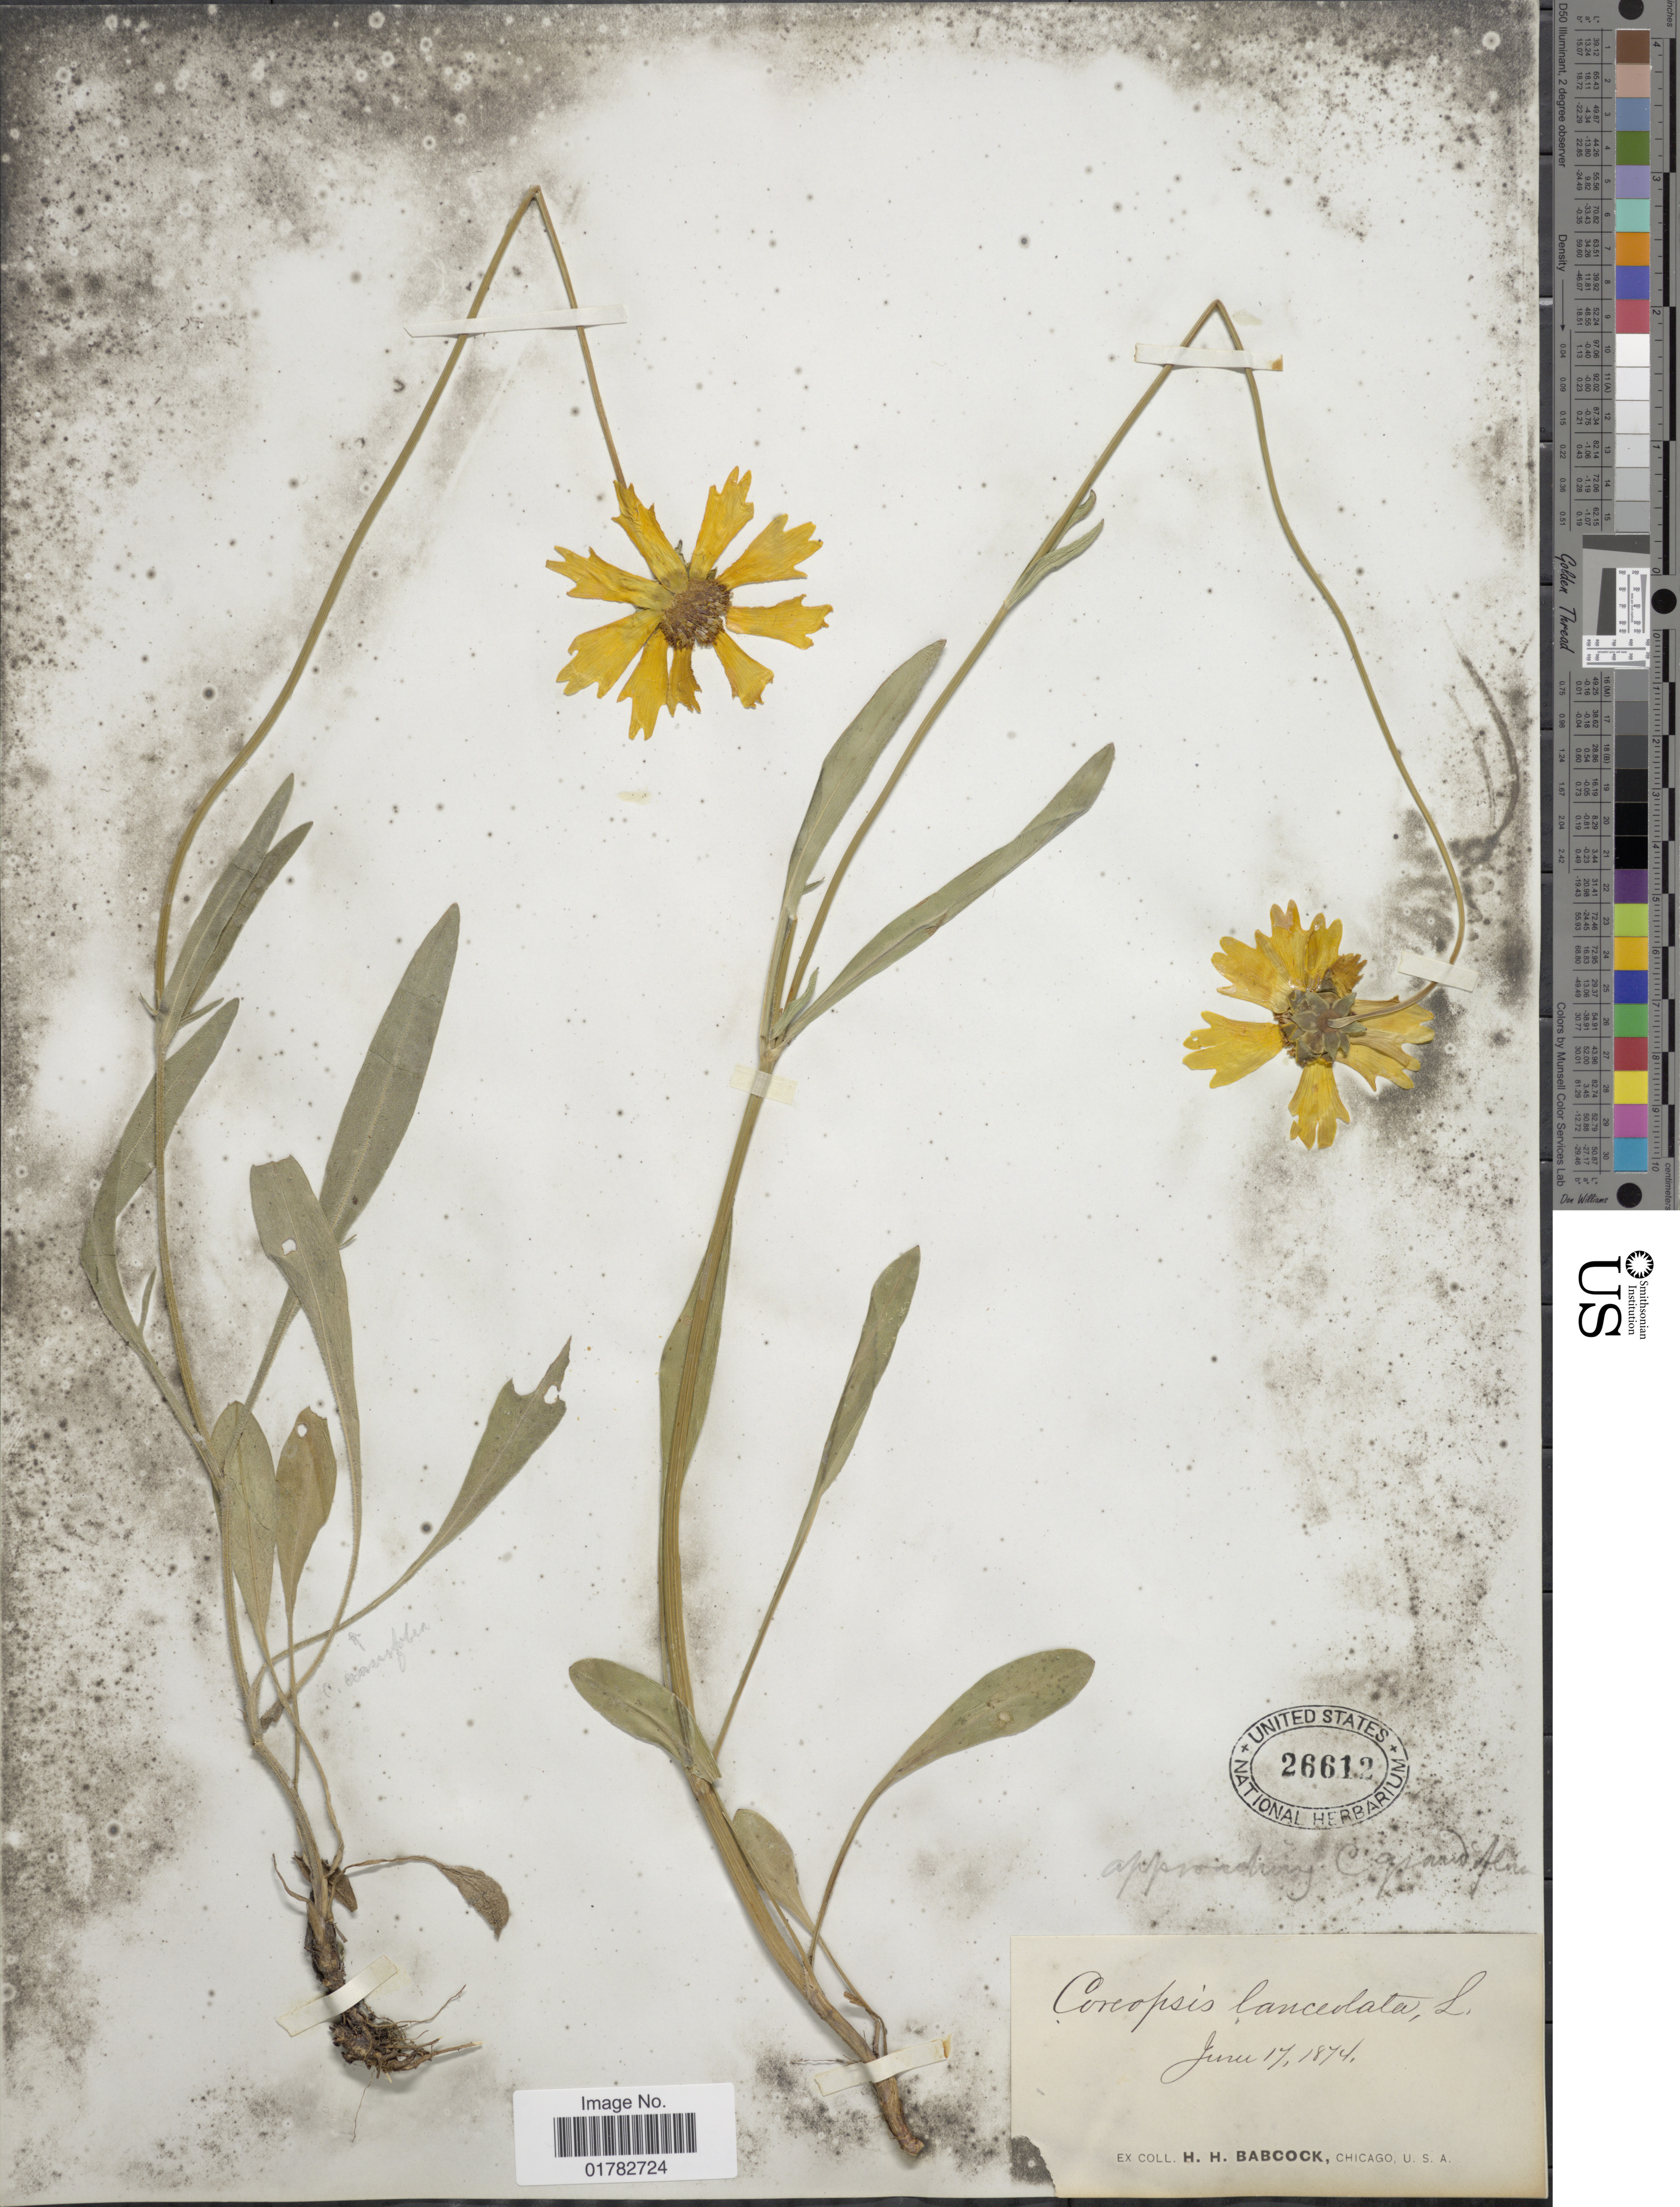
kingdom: Plantae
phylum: Tracheophyta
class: Magnoliopsida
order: Asterales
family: Asteraceae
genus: Coreopsis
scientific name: Coreopsis lanceolata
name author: L.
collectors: H. Babcock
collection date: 1874-06-17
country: United States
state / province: Illinois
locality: Chicago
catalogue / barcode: US 26612